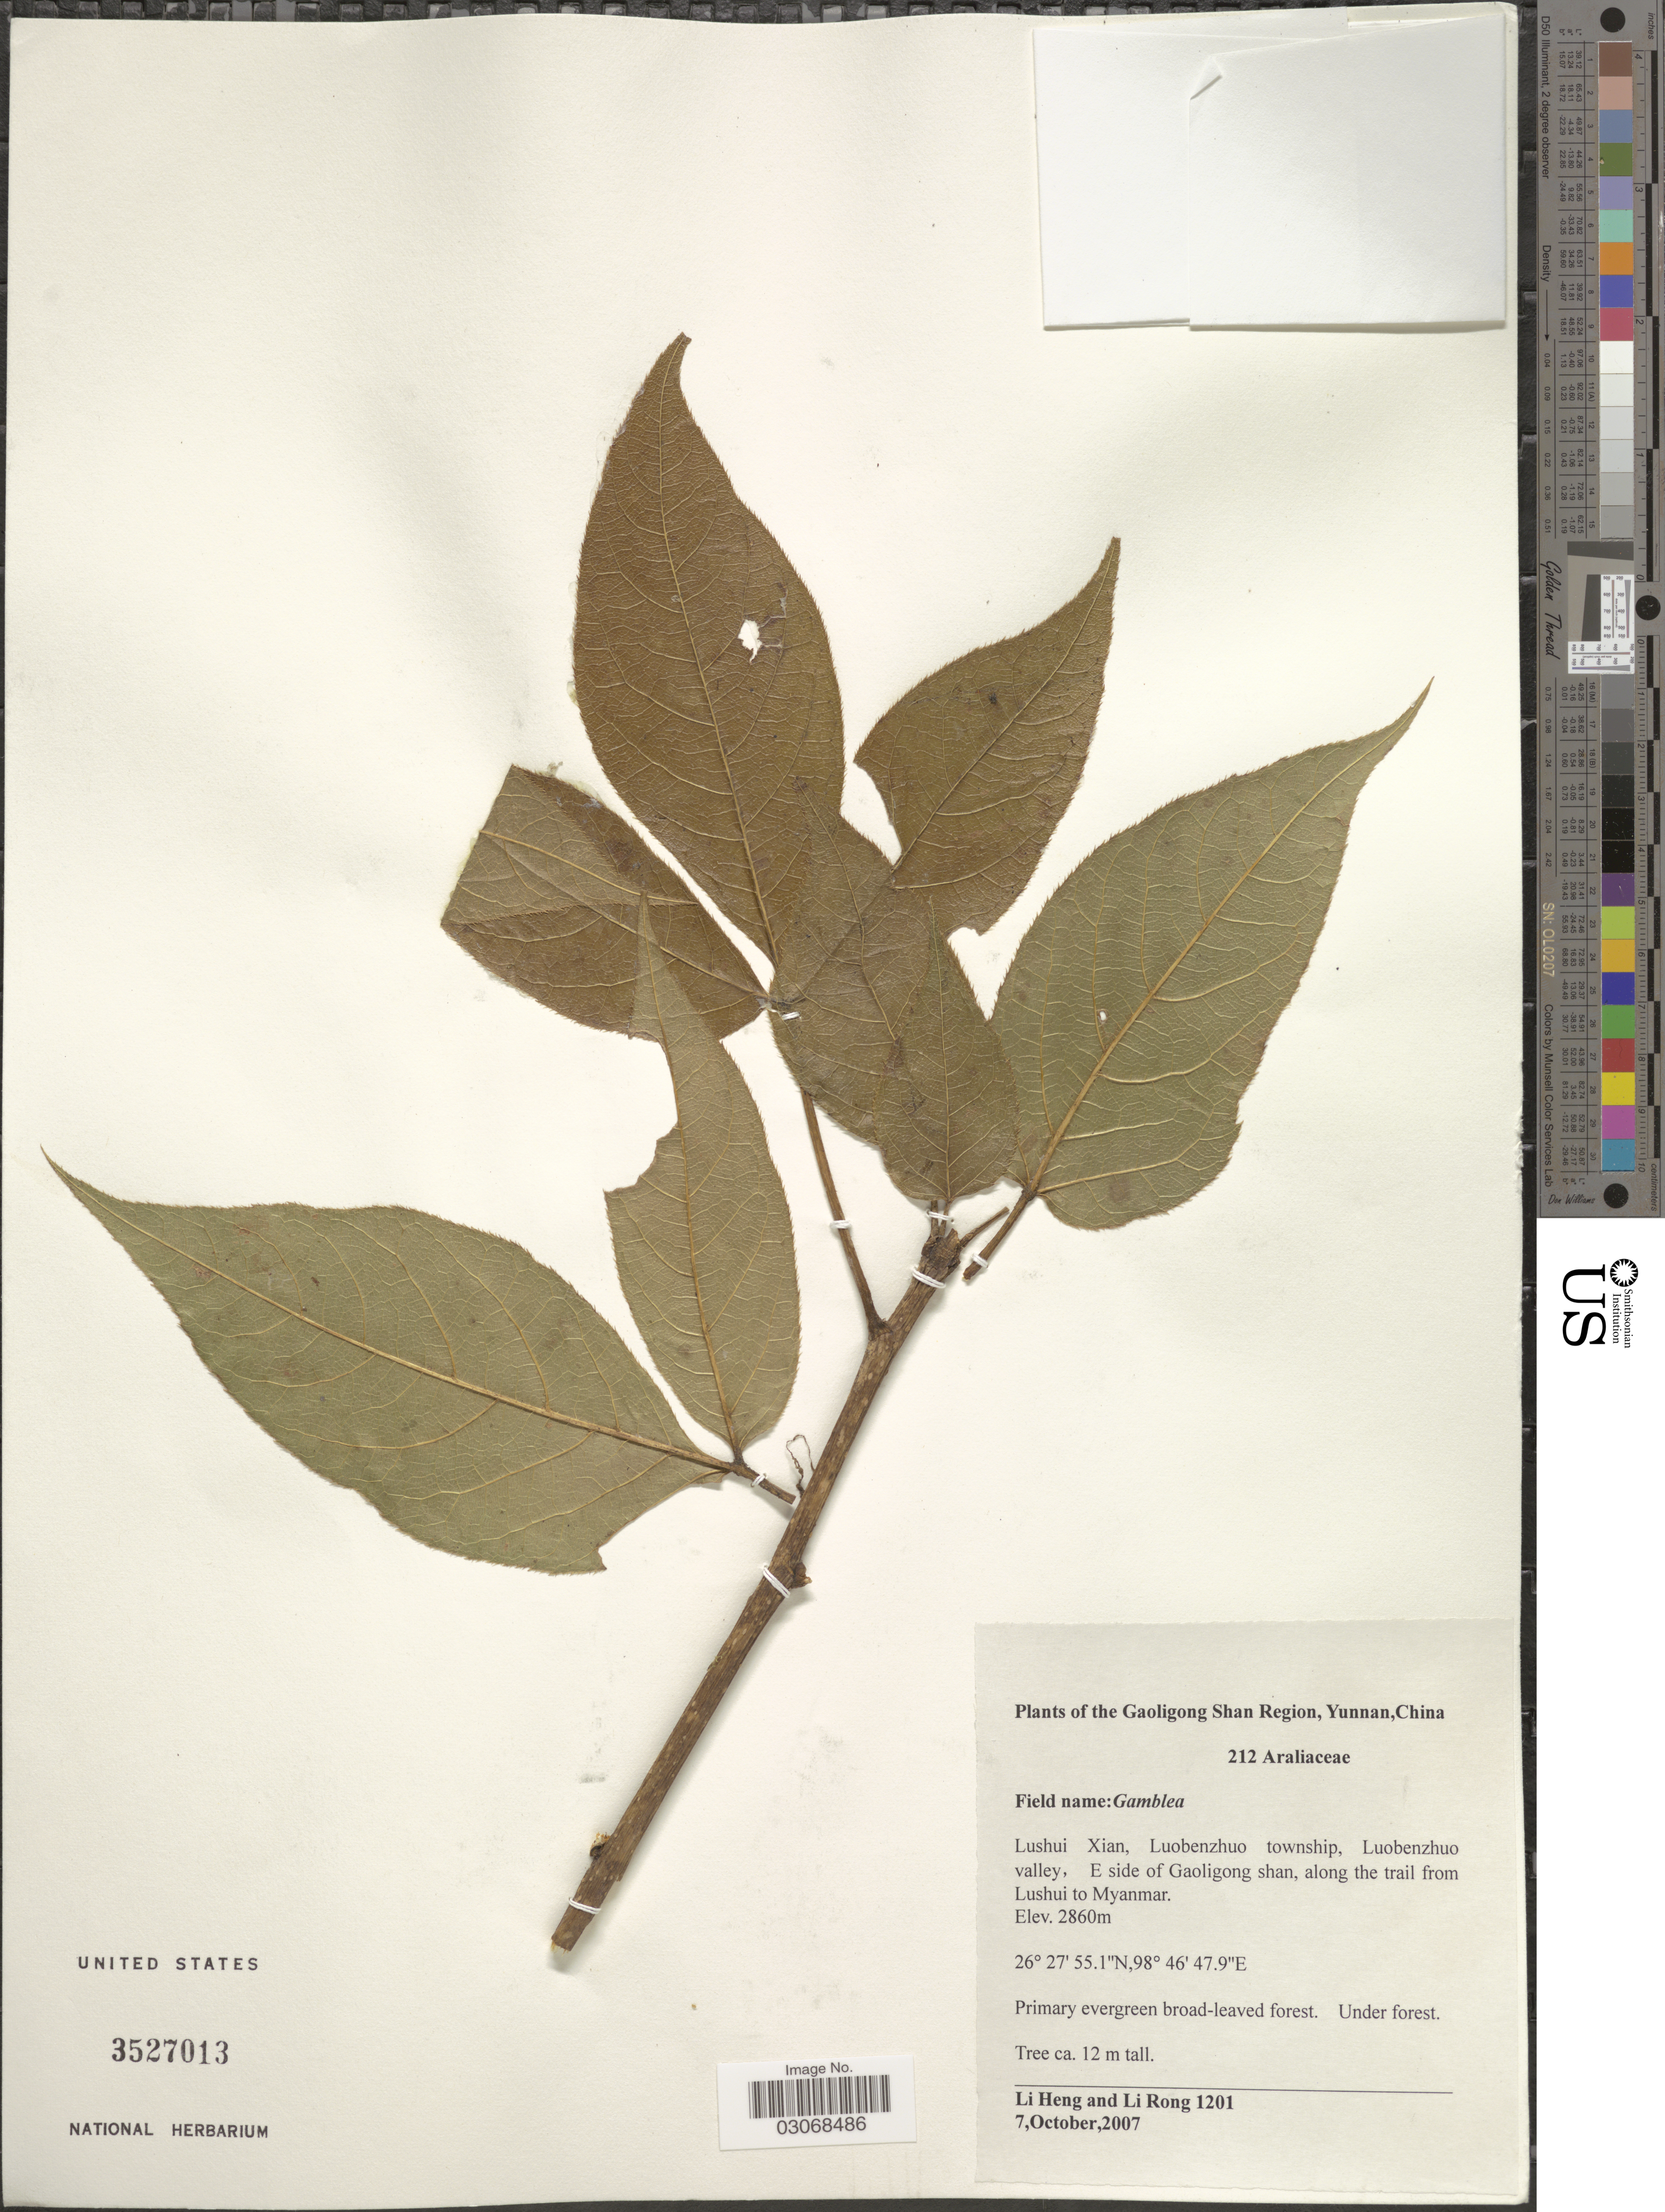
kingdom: Plantae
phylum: Tracheophyta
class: Magnoliopsida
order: Apiales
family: Araliaceae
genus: Gamblea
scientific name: Gamblea sp.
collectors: H. Li & R. Li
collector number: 1201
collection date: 2007-10-07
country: China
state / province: Yunnan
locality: The Gaoligong Shan Region, Lushui Xian, Luobenzhuo township, Luobenzhuo valley, E side of Gaoligong shan, along the trail from Lushui to Myanmar.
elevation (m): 2860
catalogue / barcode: US 3527013